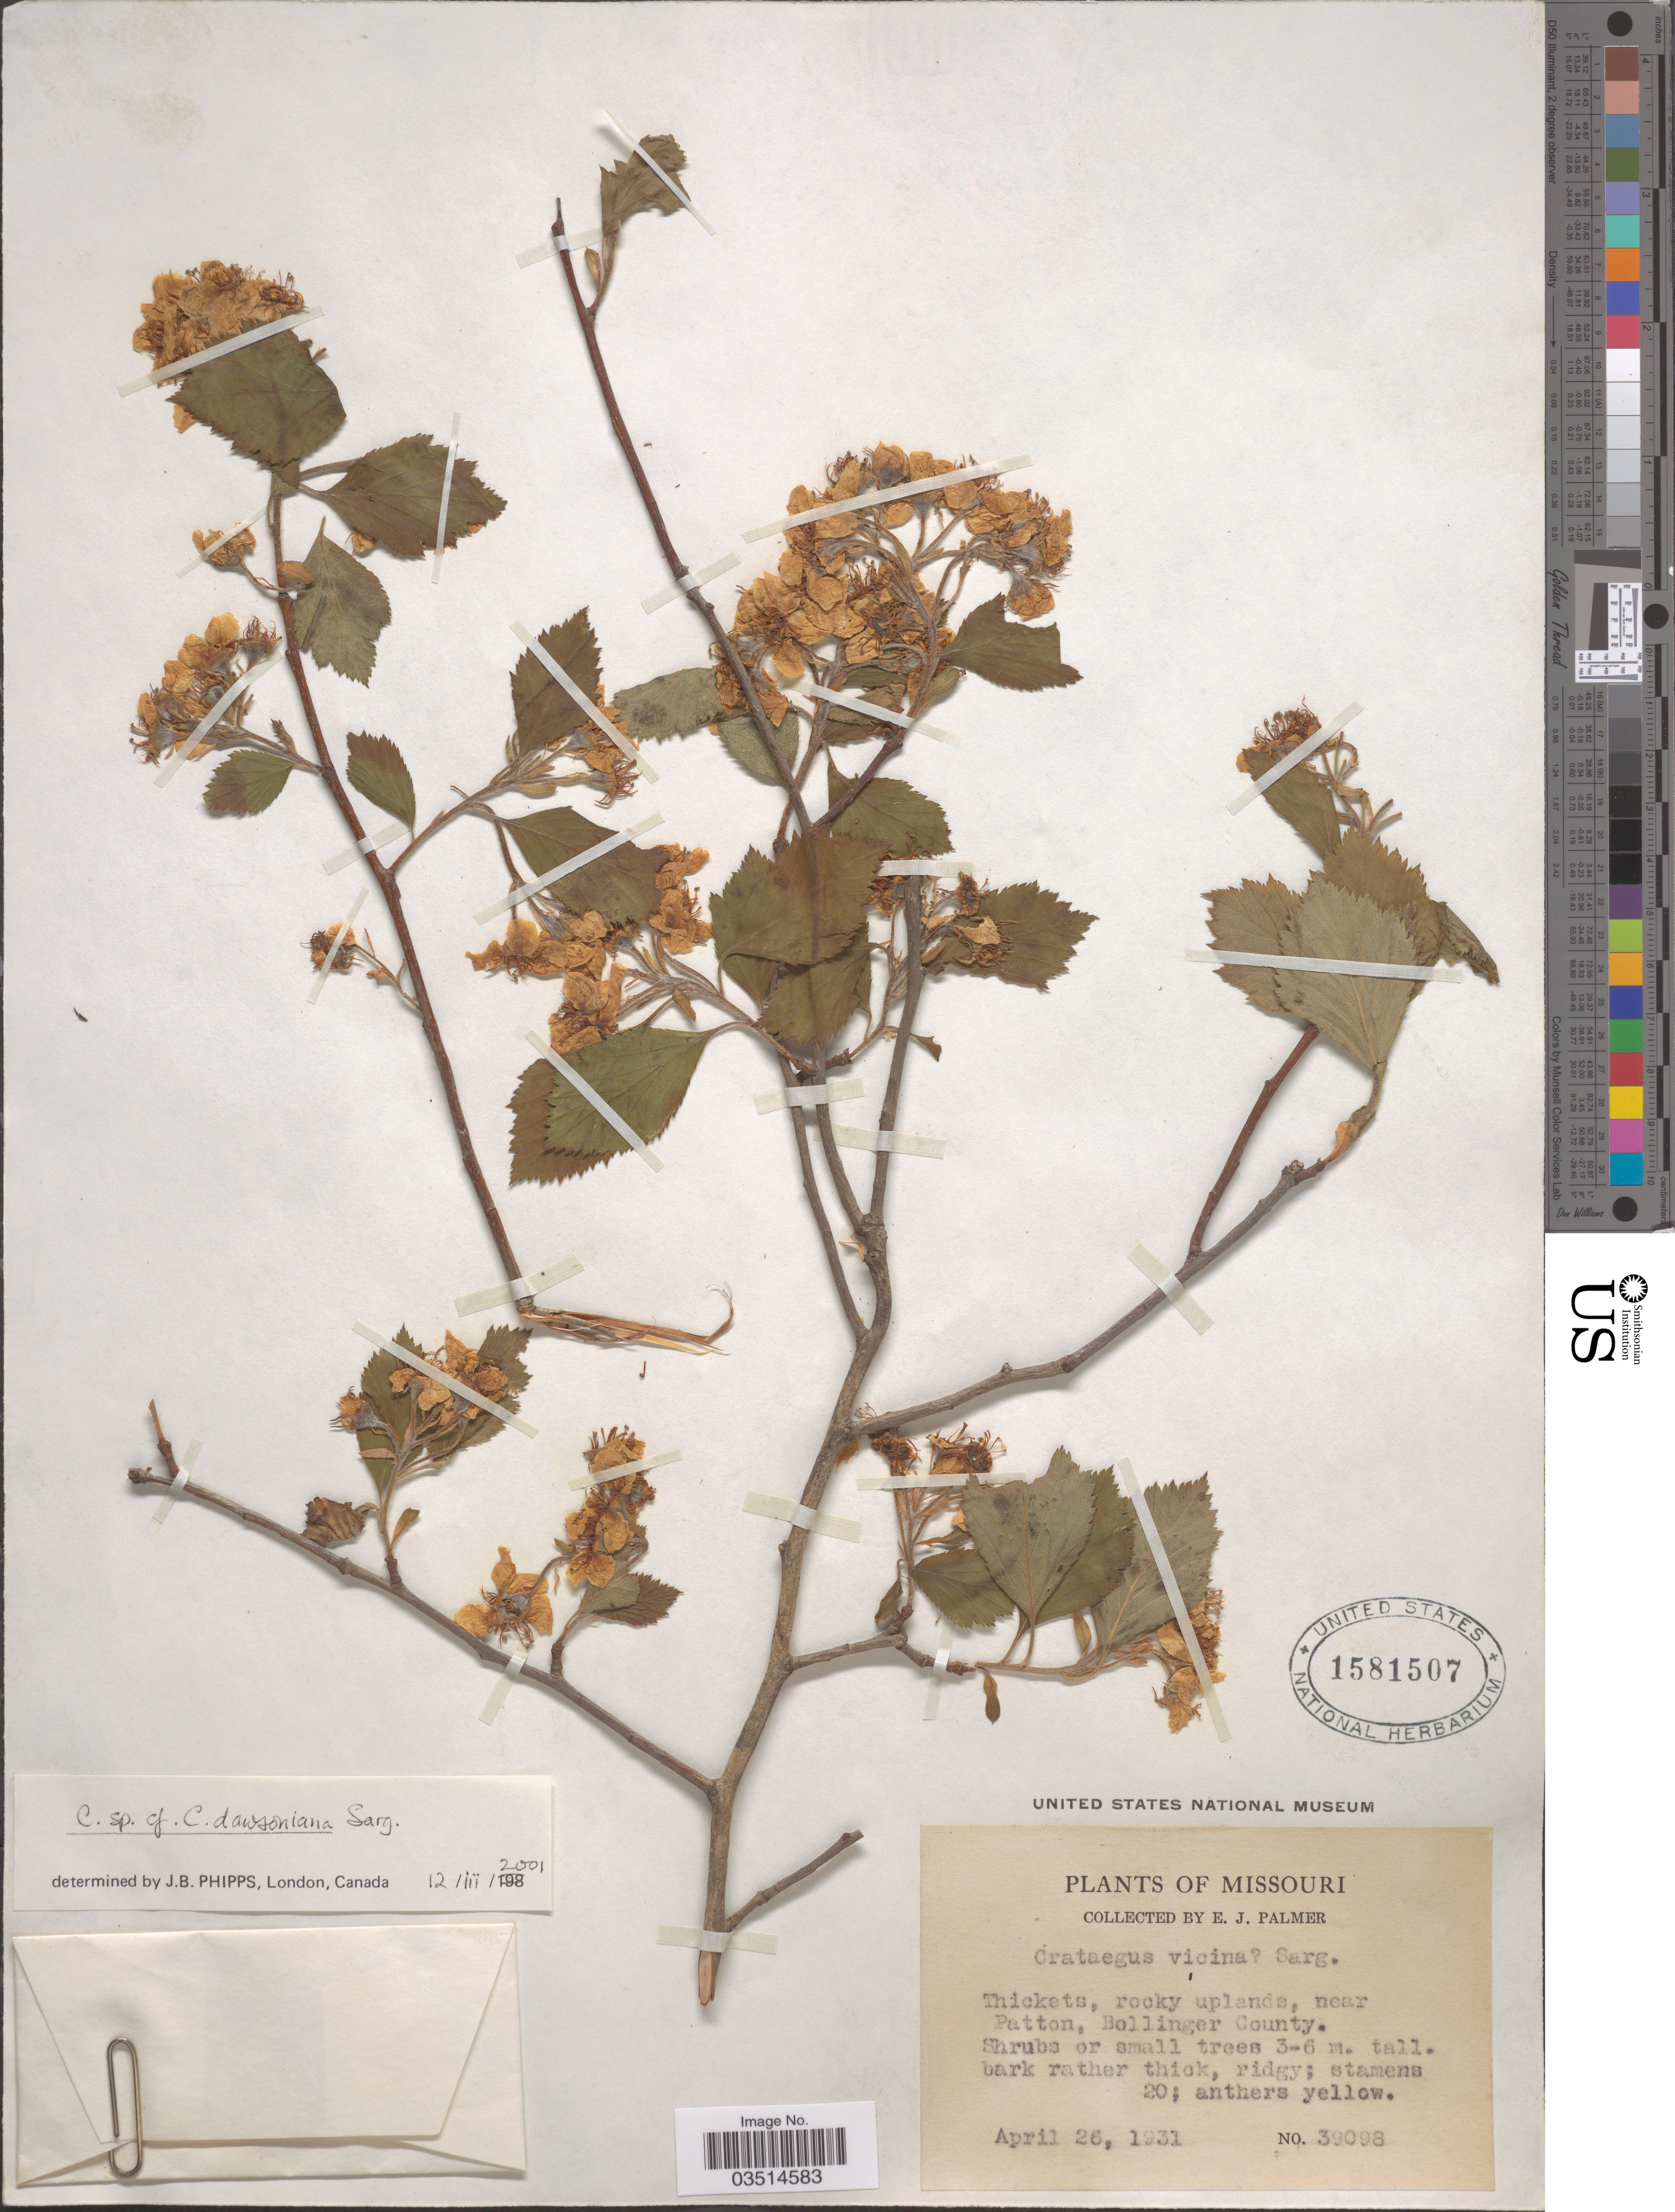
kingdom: Plantae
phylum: Tracheophyta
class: Magnoliopsida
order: Rosales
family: Rosaceae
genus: Crataegus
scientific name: Crataegus dawsoniana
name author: Sarg.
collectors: E. J. Palmer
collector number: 39098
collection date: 1931-04-26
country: United States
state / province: Missouri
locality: Near Patton, Bollinger County.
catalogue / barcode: US 1581507